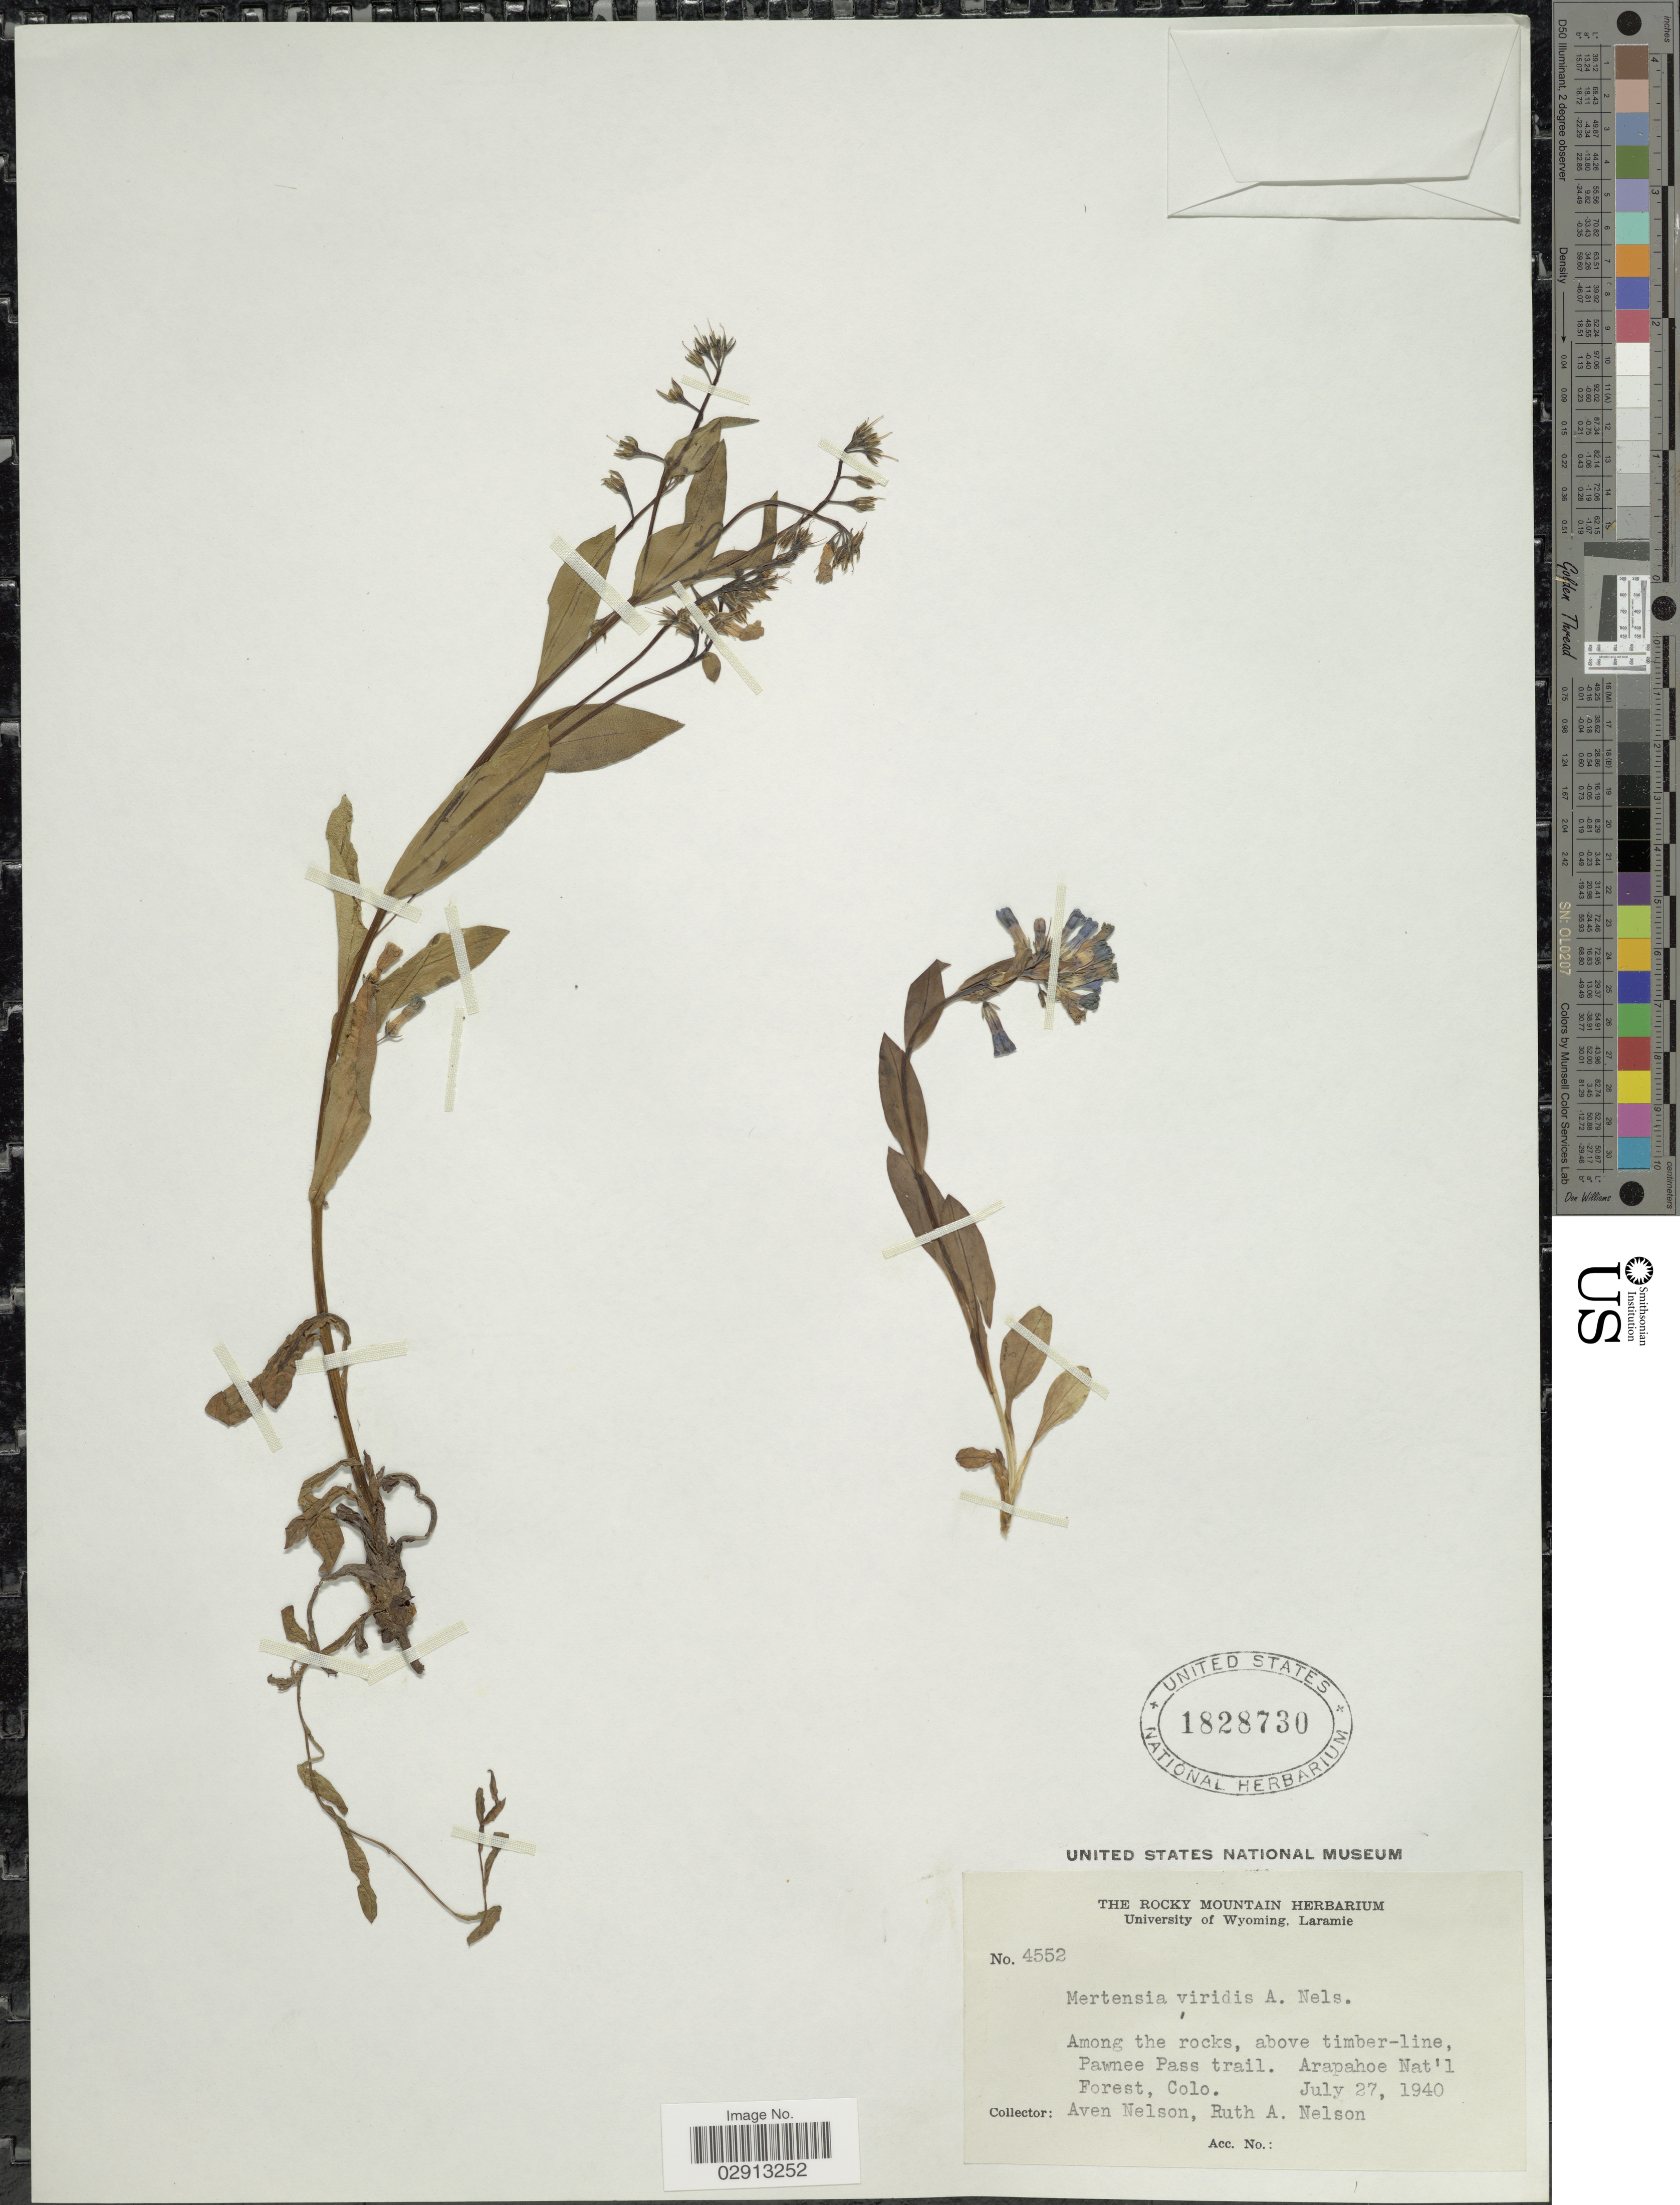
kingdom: Plantae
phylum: Tracheophyta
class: Magnoliopsida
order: Boraginales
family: Boraginaceae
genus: Mertensia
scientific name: Mertensia viridis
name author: (A. Nelson) A. Nelson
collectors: A. Nelson & R. A. Nelson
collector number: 4552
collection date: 1940-07-27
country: United States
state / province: Colorado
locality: Among the rocks, above timber-line, Pawnee Pass trail. Arapahoe Nat'l Forest.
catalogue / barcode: US 1828730